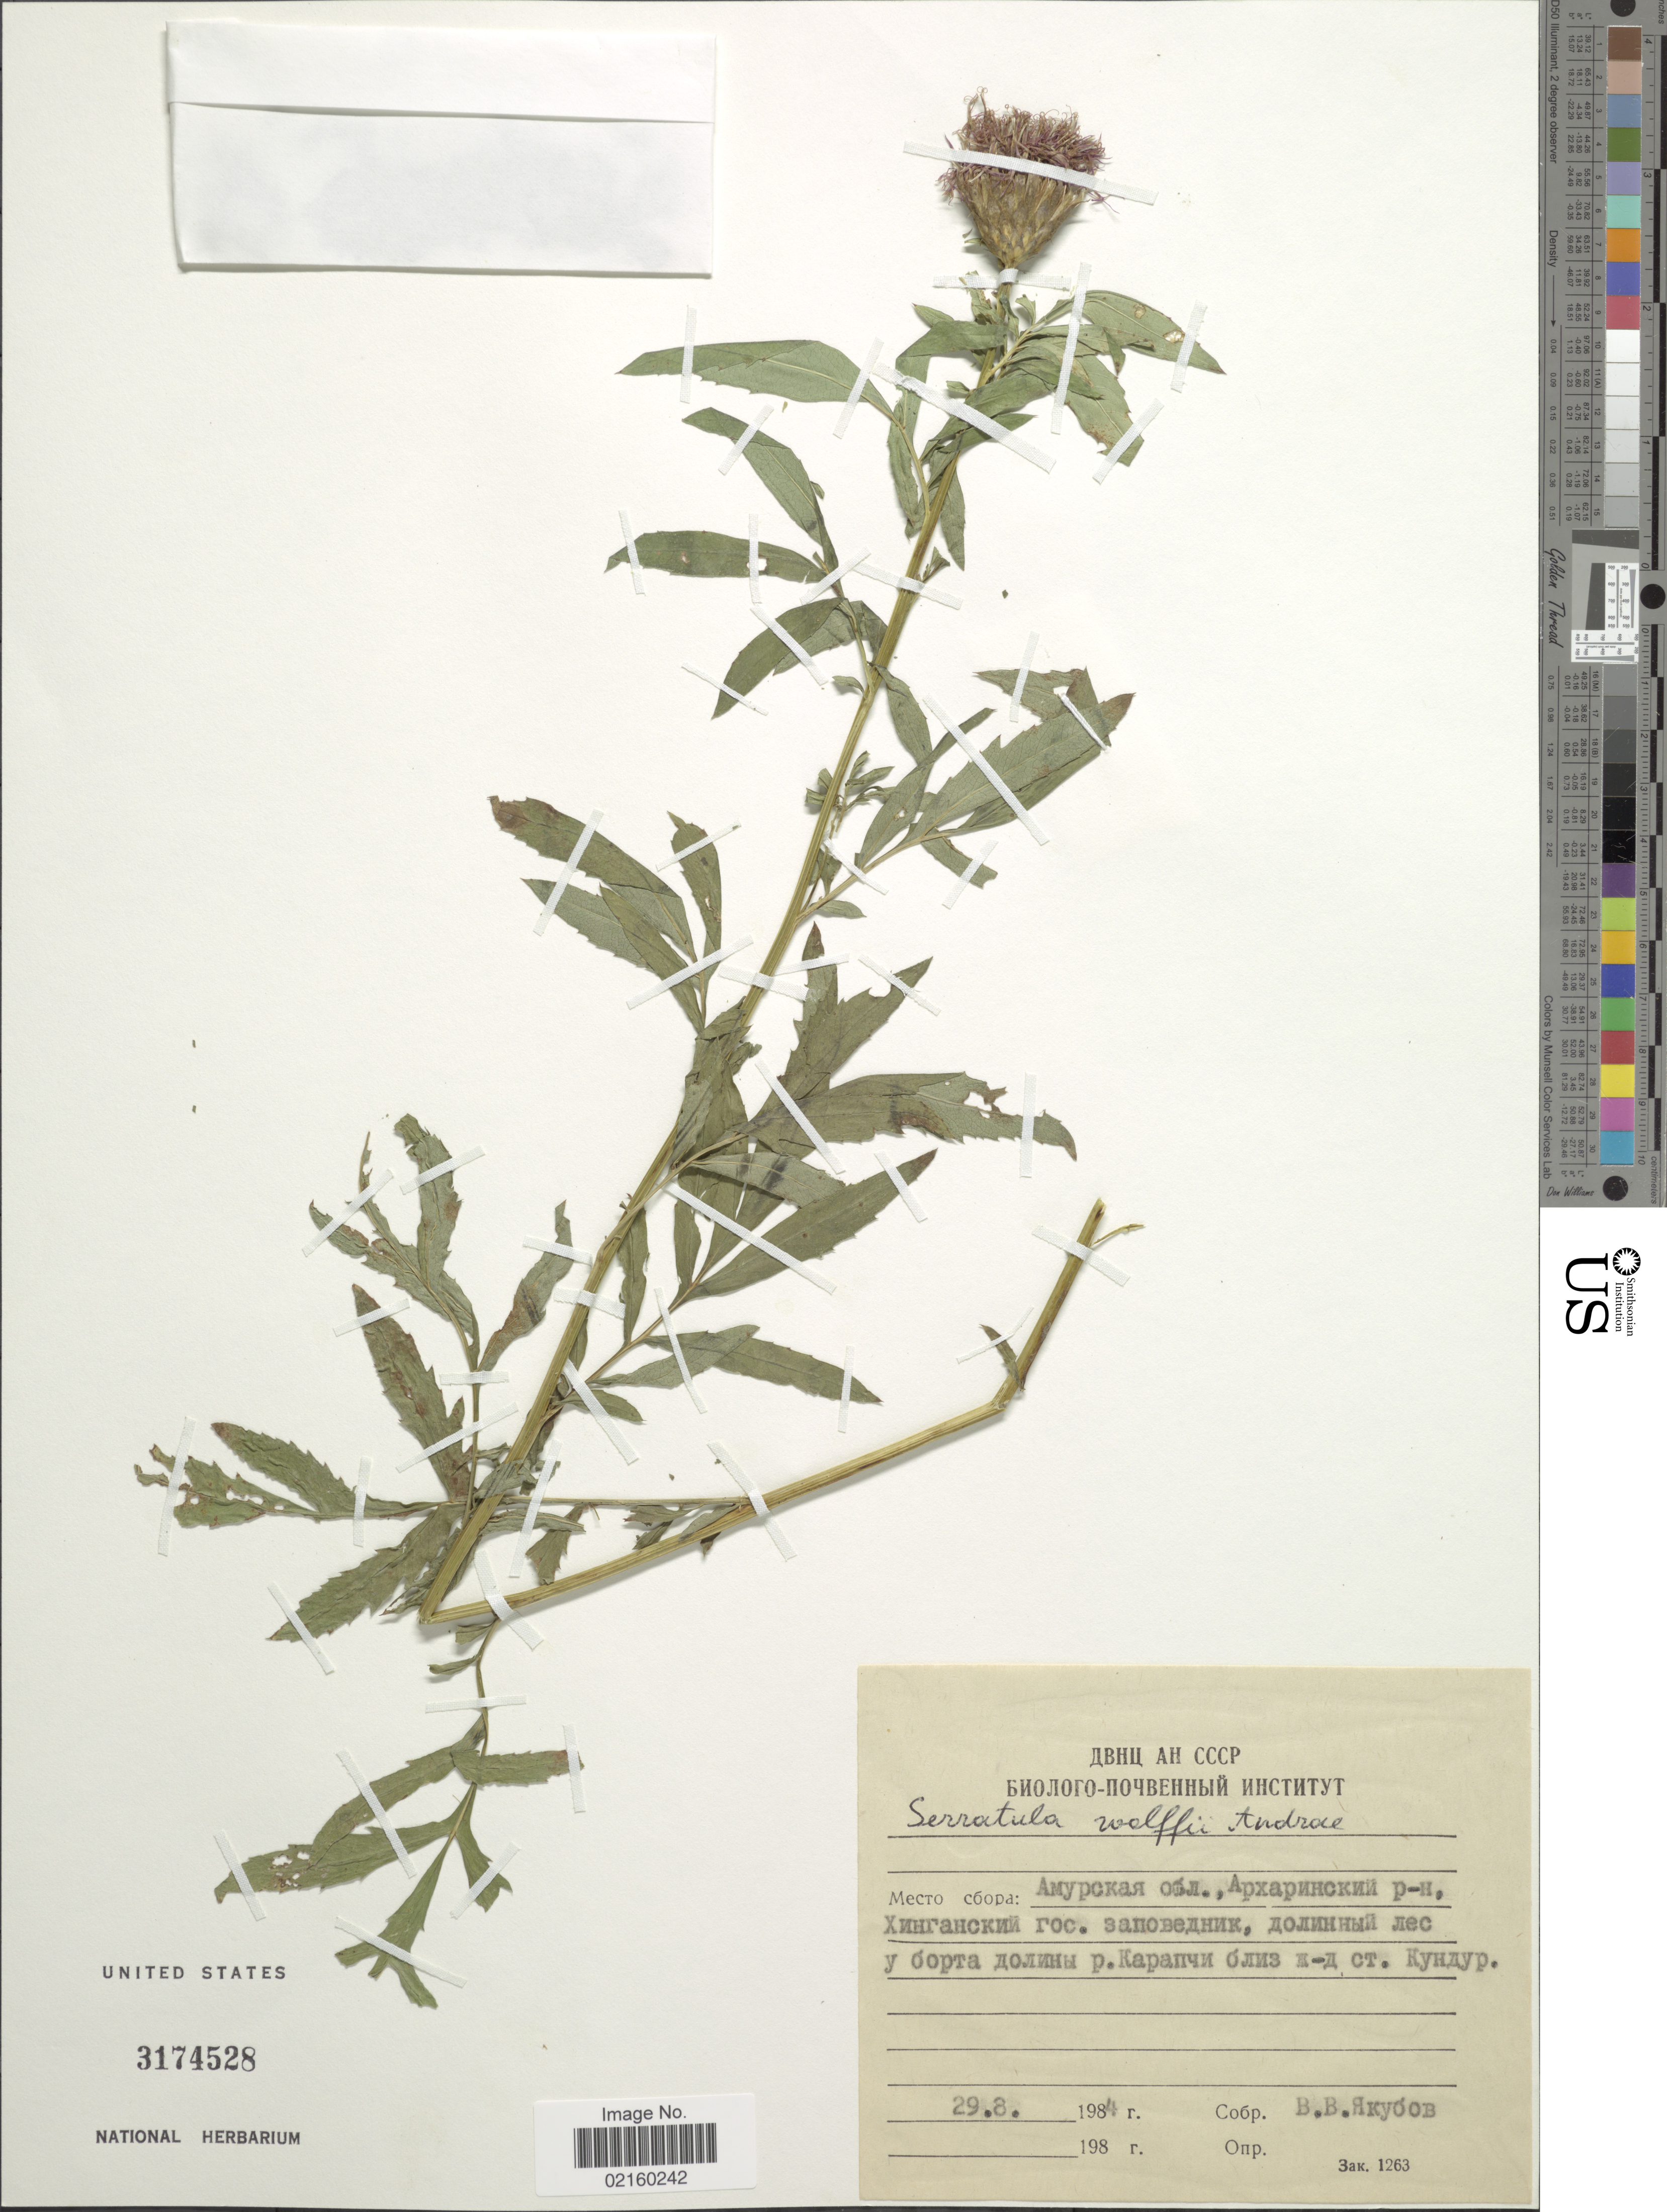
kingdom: Plantae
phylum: Tracheophyta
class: Magnoliopsida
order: Asterales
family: Asteraceae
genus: Serratula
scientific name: Serratula coronata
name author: L.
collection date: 1984-08-29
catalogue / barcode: US 3174528